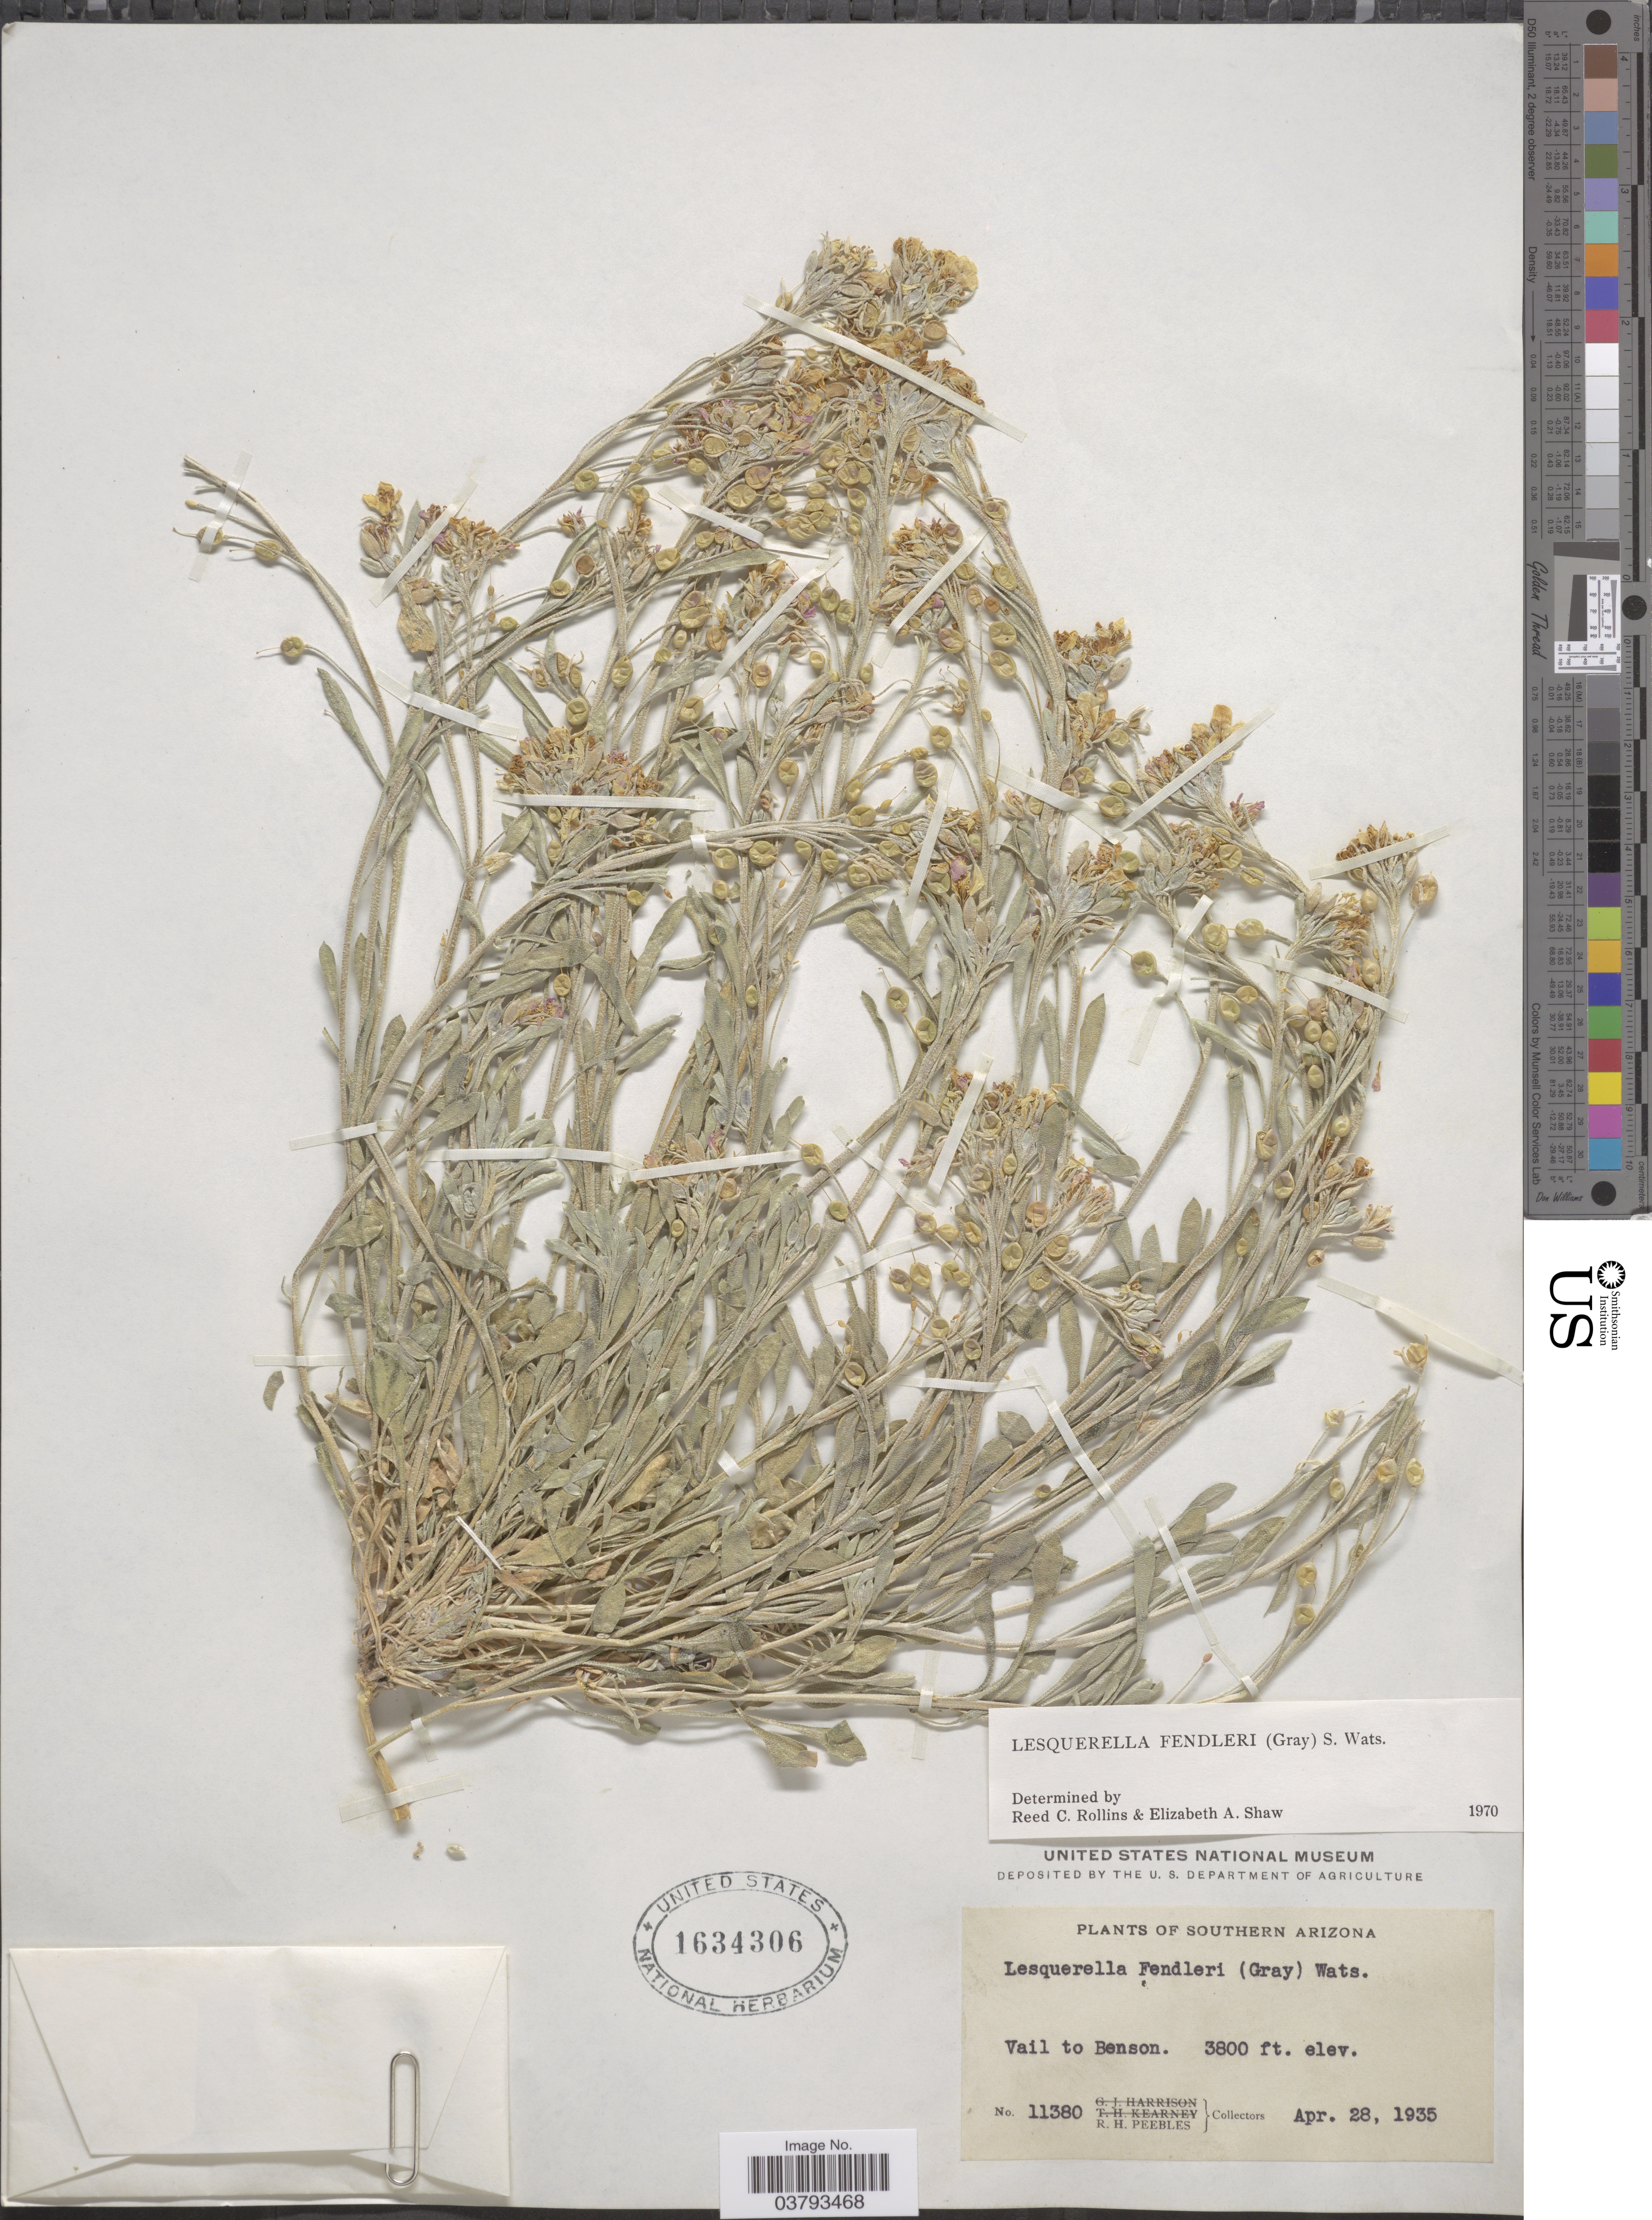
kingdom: Plantae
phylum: Tracheophyta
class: Magnoliopsida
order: Brassicales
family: Brassicaceae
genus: Lesquerella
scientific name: Lesquerella fendleri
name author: (A. Gray) S. Watson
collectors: R. H. Peebles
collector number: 11380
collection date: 1935-04-28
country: United States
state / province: Arizona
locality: Southern Arizona. Vail to Benson.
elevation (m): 1158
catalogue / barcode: US 1634306